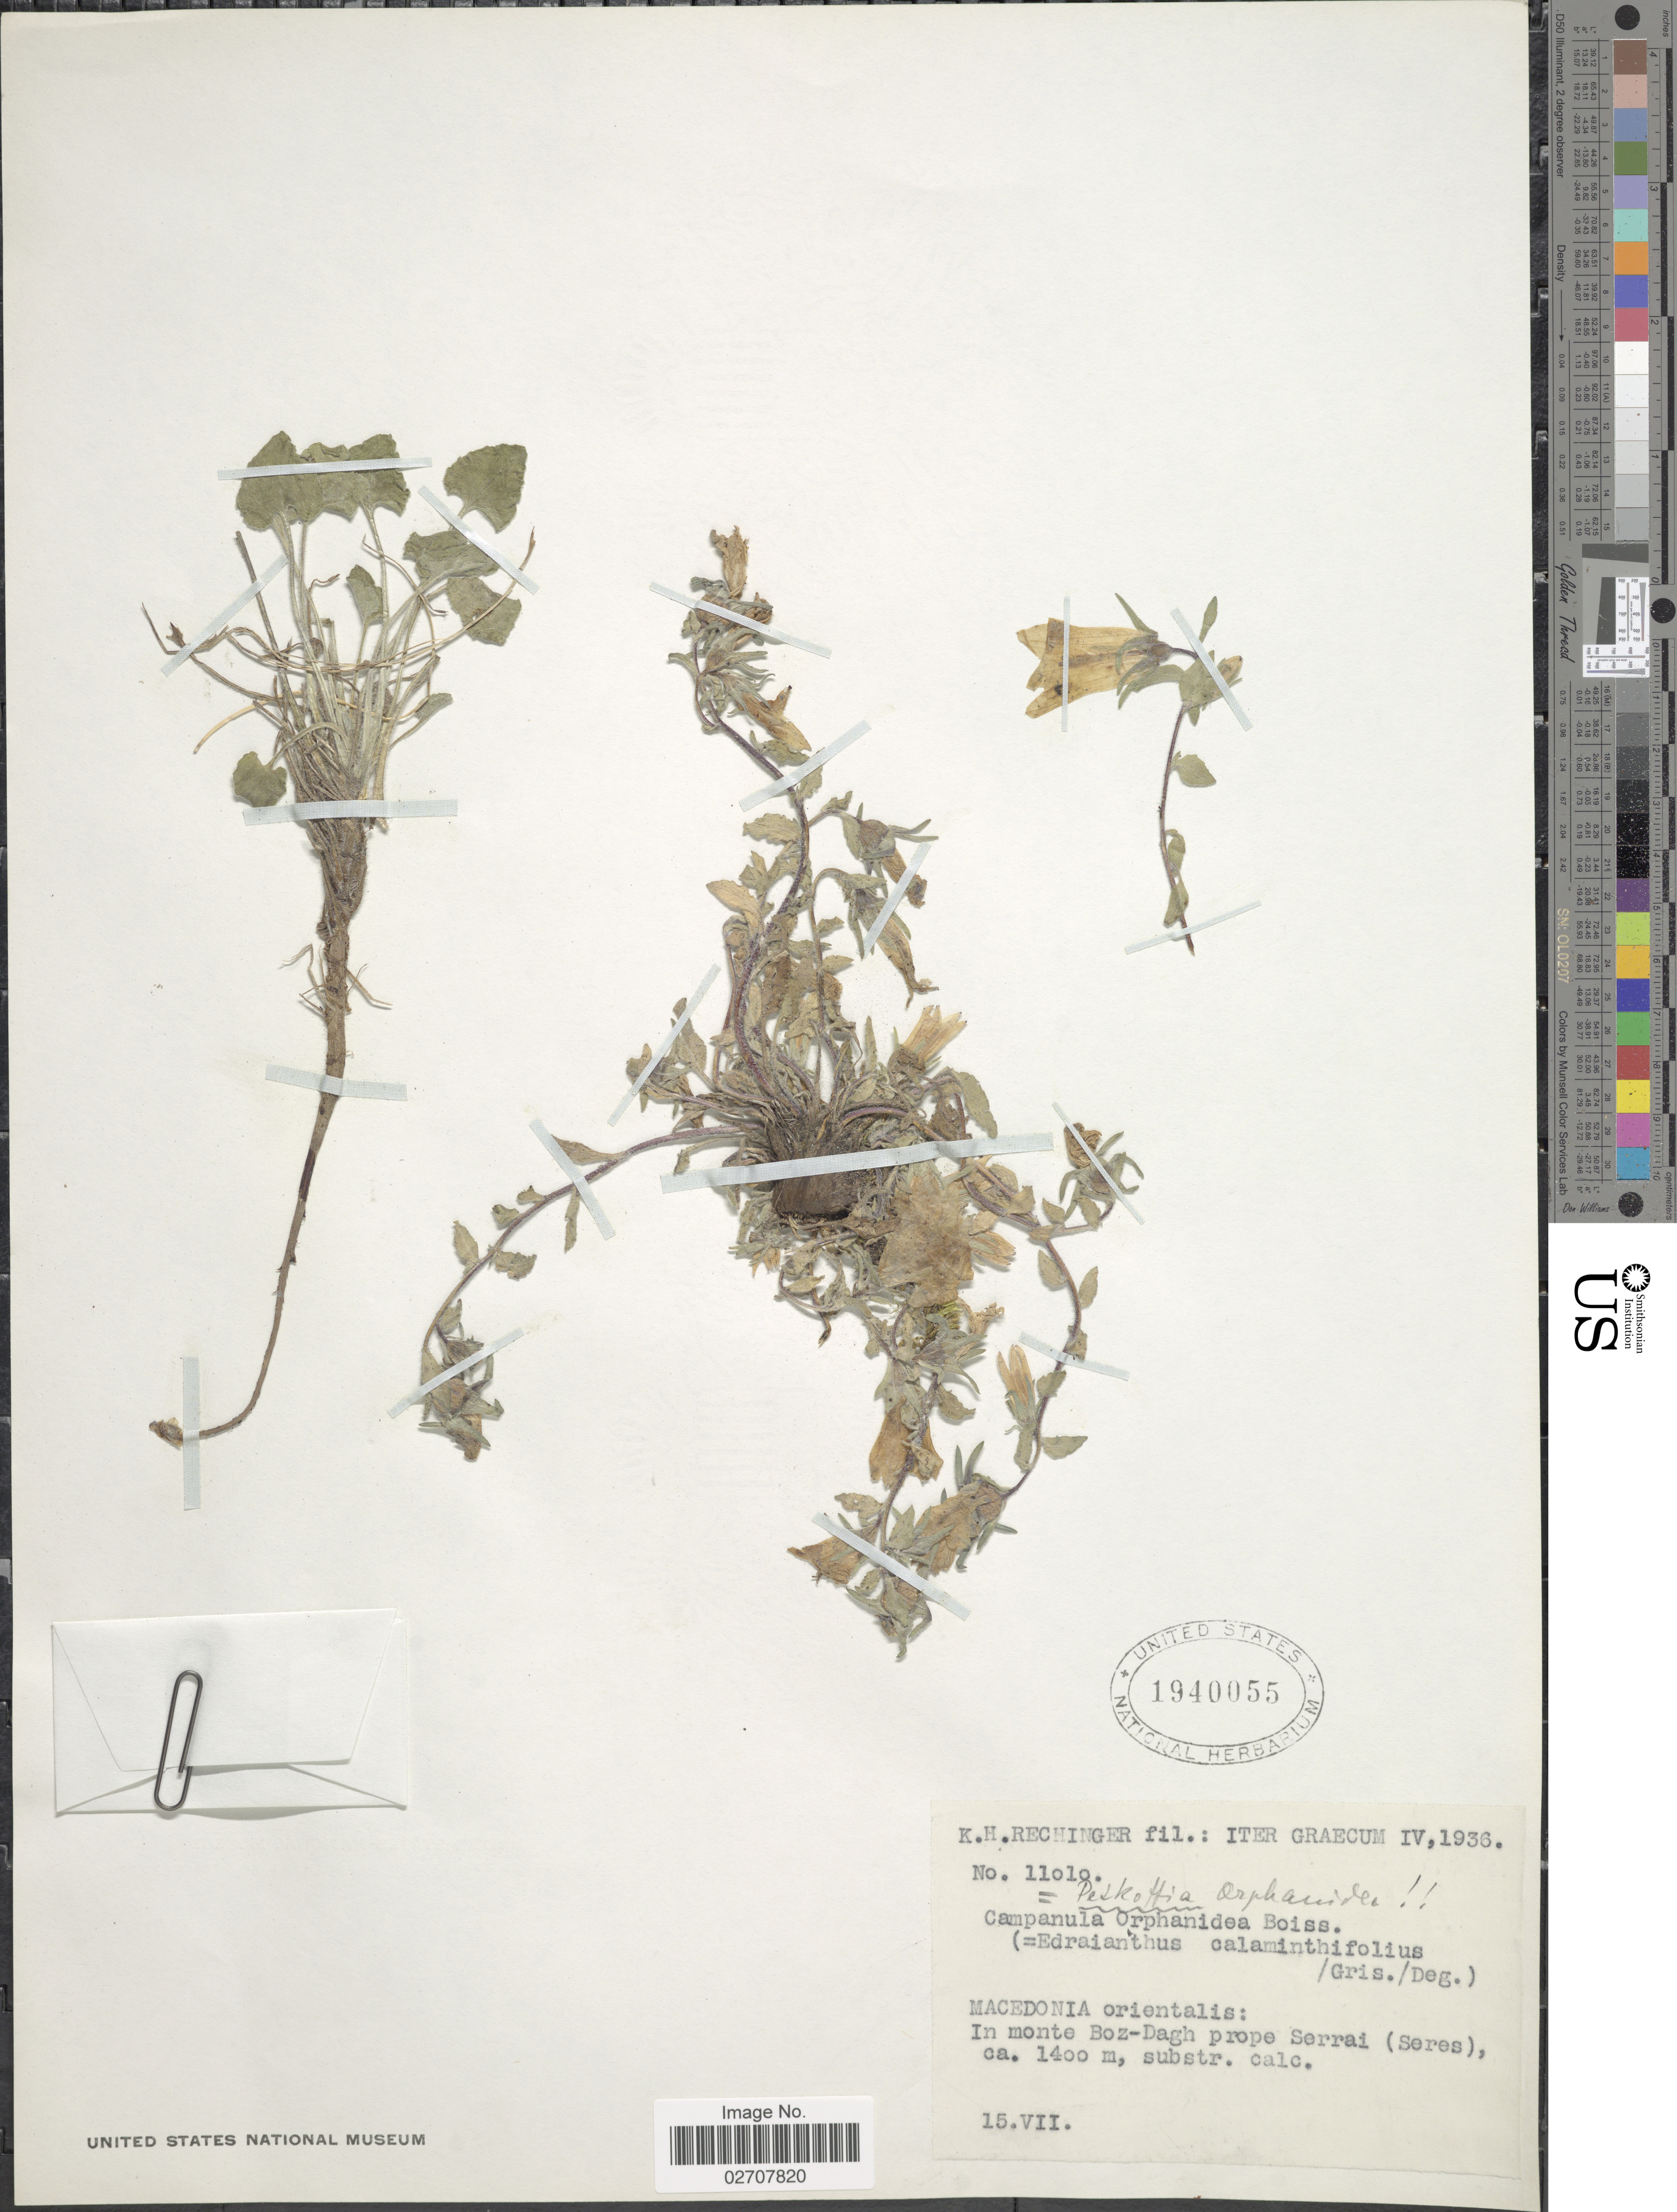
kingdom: Plantae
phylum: Tracheophyta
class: Magnoliopsida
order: Asterales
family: Campanulaceae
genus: Campanula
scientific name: Campanula orphanidea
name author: Boiss.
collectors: K. H. Rechinger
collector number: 11010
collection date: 1936-07-15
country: Greece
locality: Graecum. Macedonia orientalis: In monte Boz Dagh prope Serrai (Seres)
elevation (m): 1400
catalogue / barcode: US 1940055